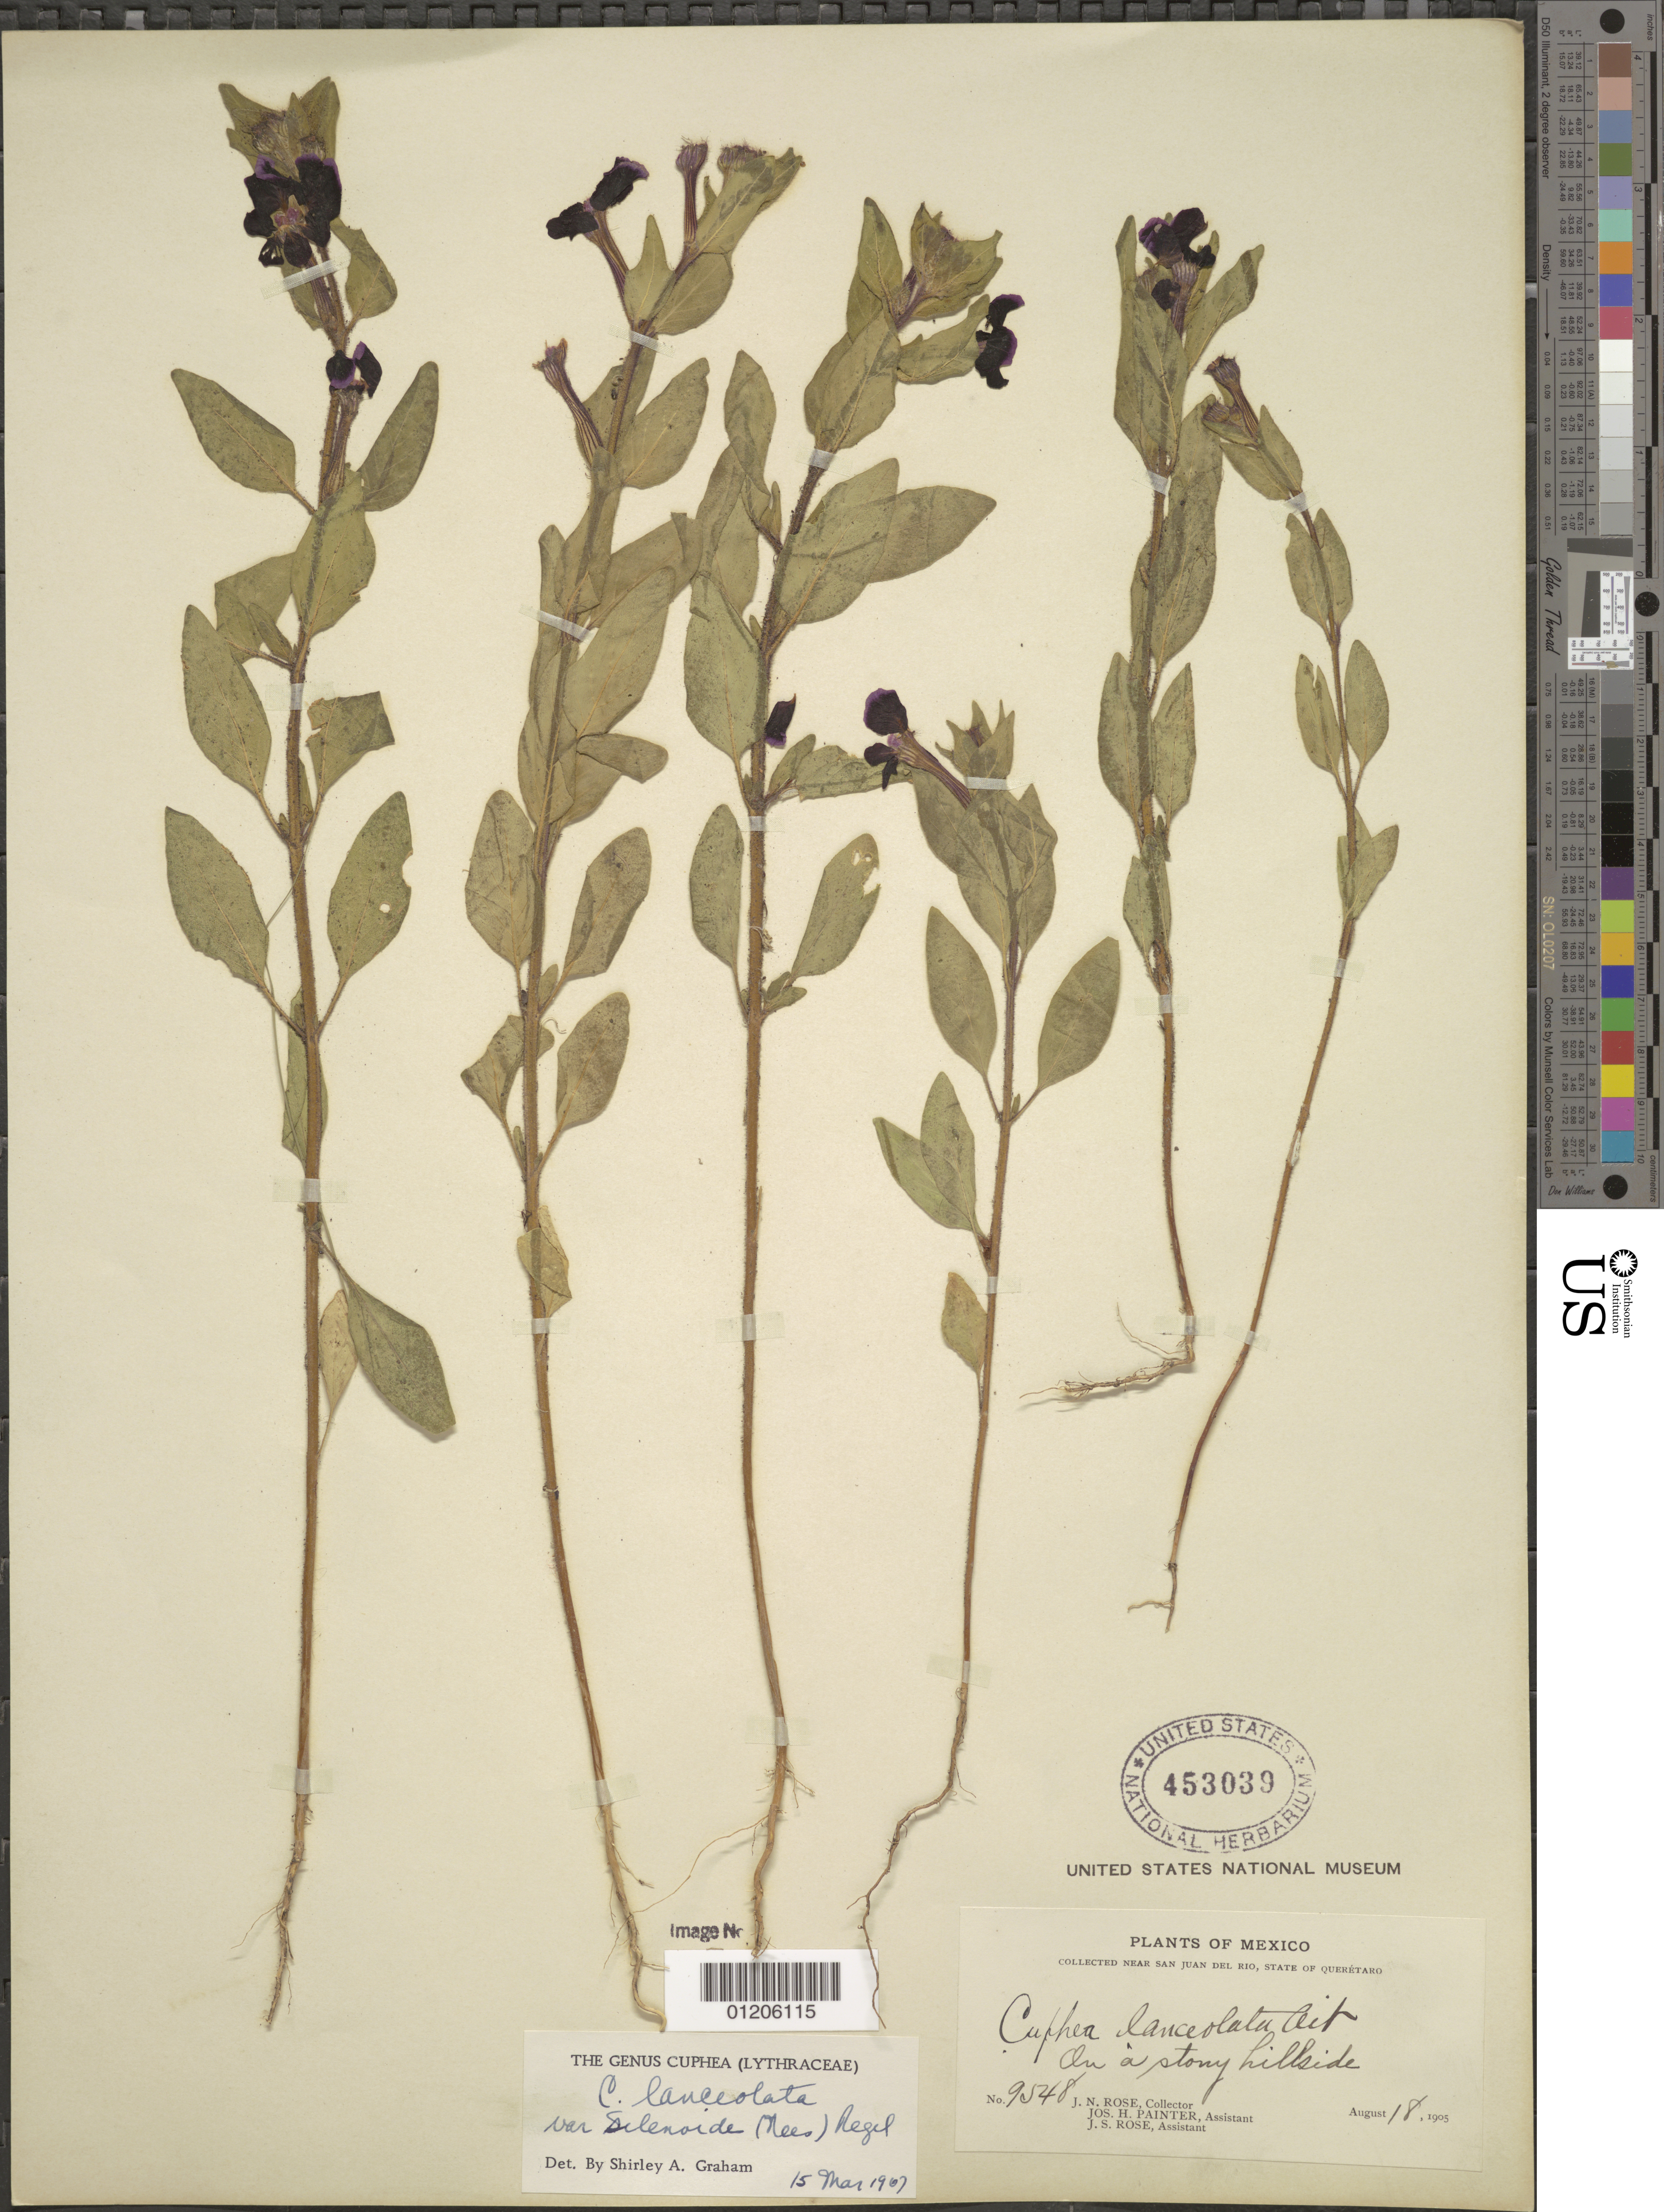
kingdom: Plantae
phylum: Tracheophyta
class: Magnoliopsida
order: Myrtales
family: Lythraceae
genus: Cuphea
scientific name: Cuphea lanceolata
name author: W.T. Aiton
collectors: J. N. Rose, J. H. Painter & J. S. Rose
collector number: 9548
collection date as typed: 18 Aug 1905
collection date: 1905-08-18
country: Mexico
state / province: Querétaro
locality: Near San Juan del Rio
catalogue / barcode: US 453039